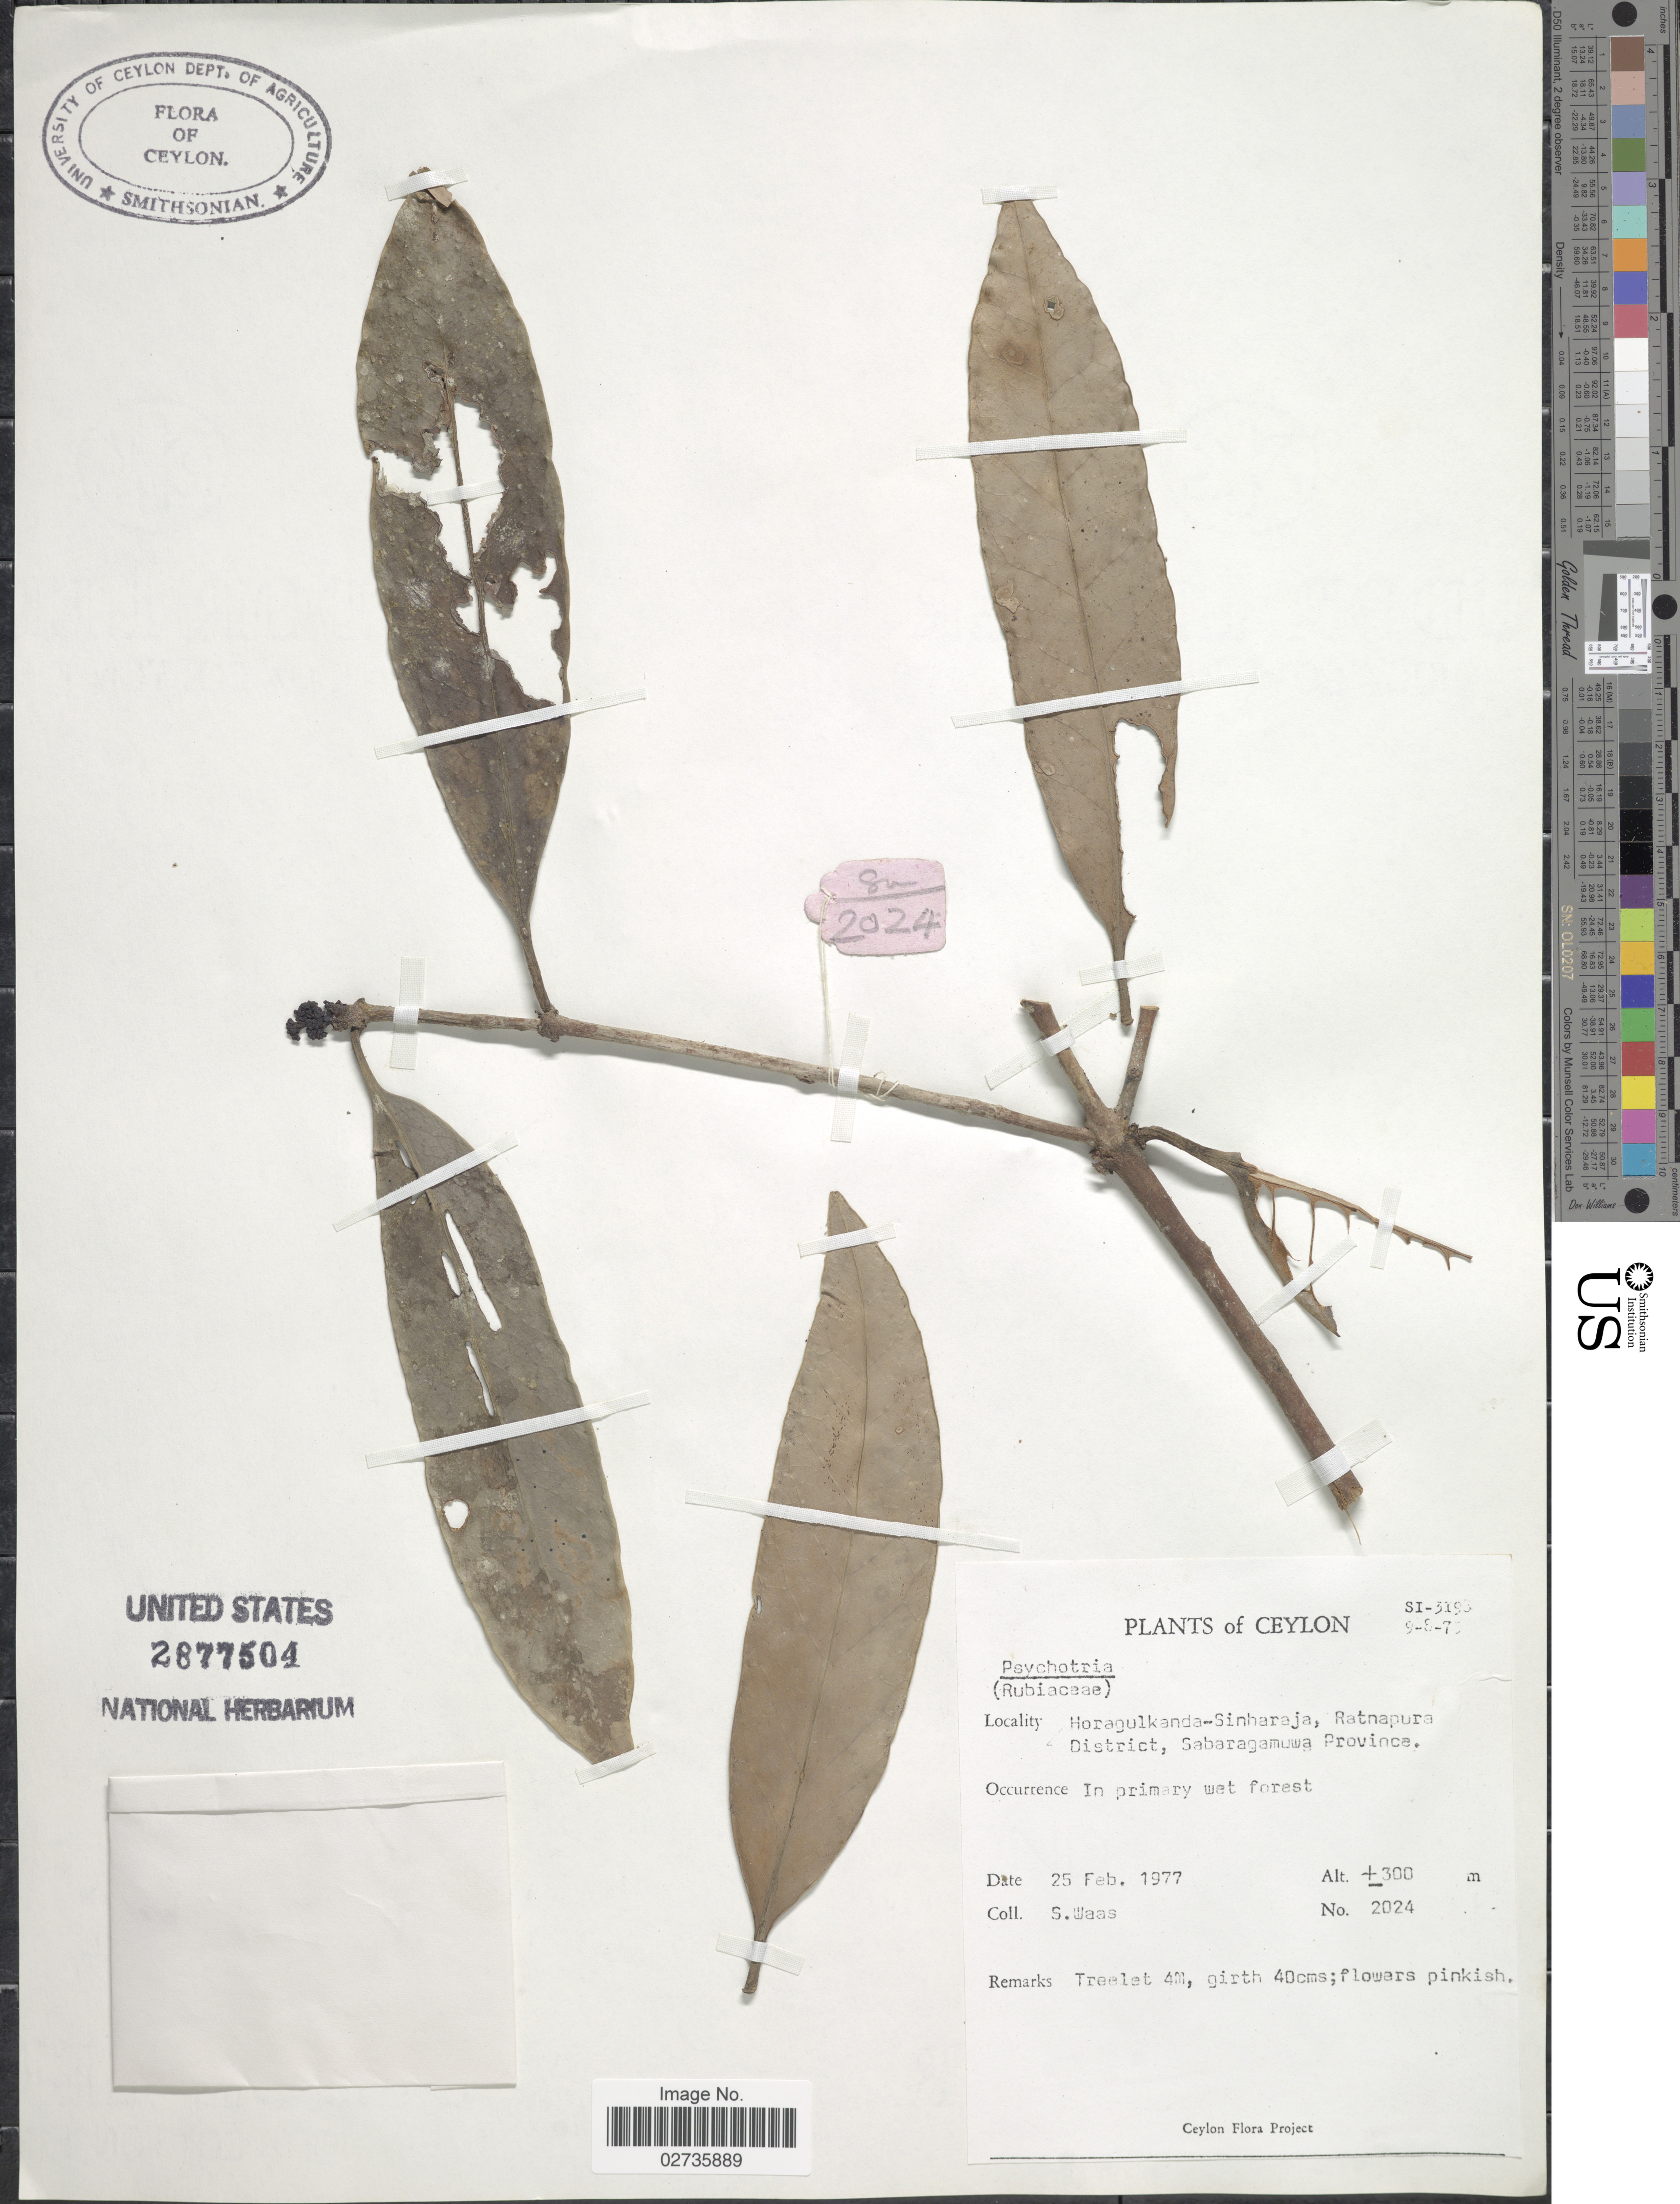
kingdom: Plantae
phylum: Tracheophyta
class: Magnoliopsida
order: Gentianales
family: Rubiaceae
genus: Psychotria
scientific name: Psychotria sp.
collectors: S. Waas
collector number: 2024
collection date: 1977-02-25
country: Sri Lanka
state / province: Sabaragamuwa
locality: Ceylon, Horagulkanda-Sinharaja, Ratnapura District, In primary wet forest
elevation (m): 300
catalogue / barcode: US 2877504